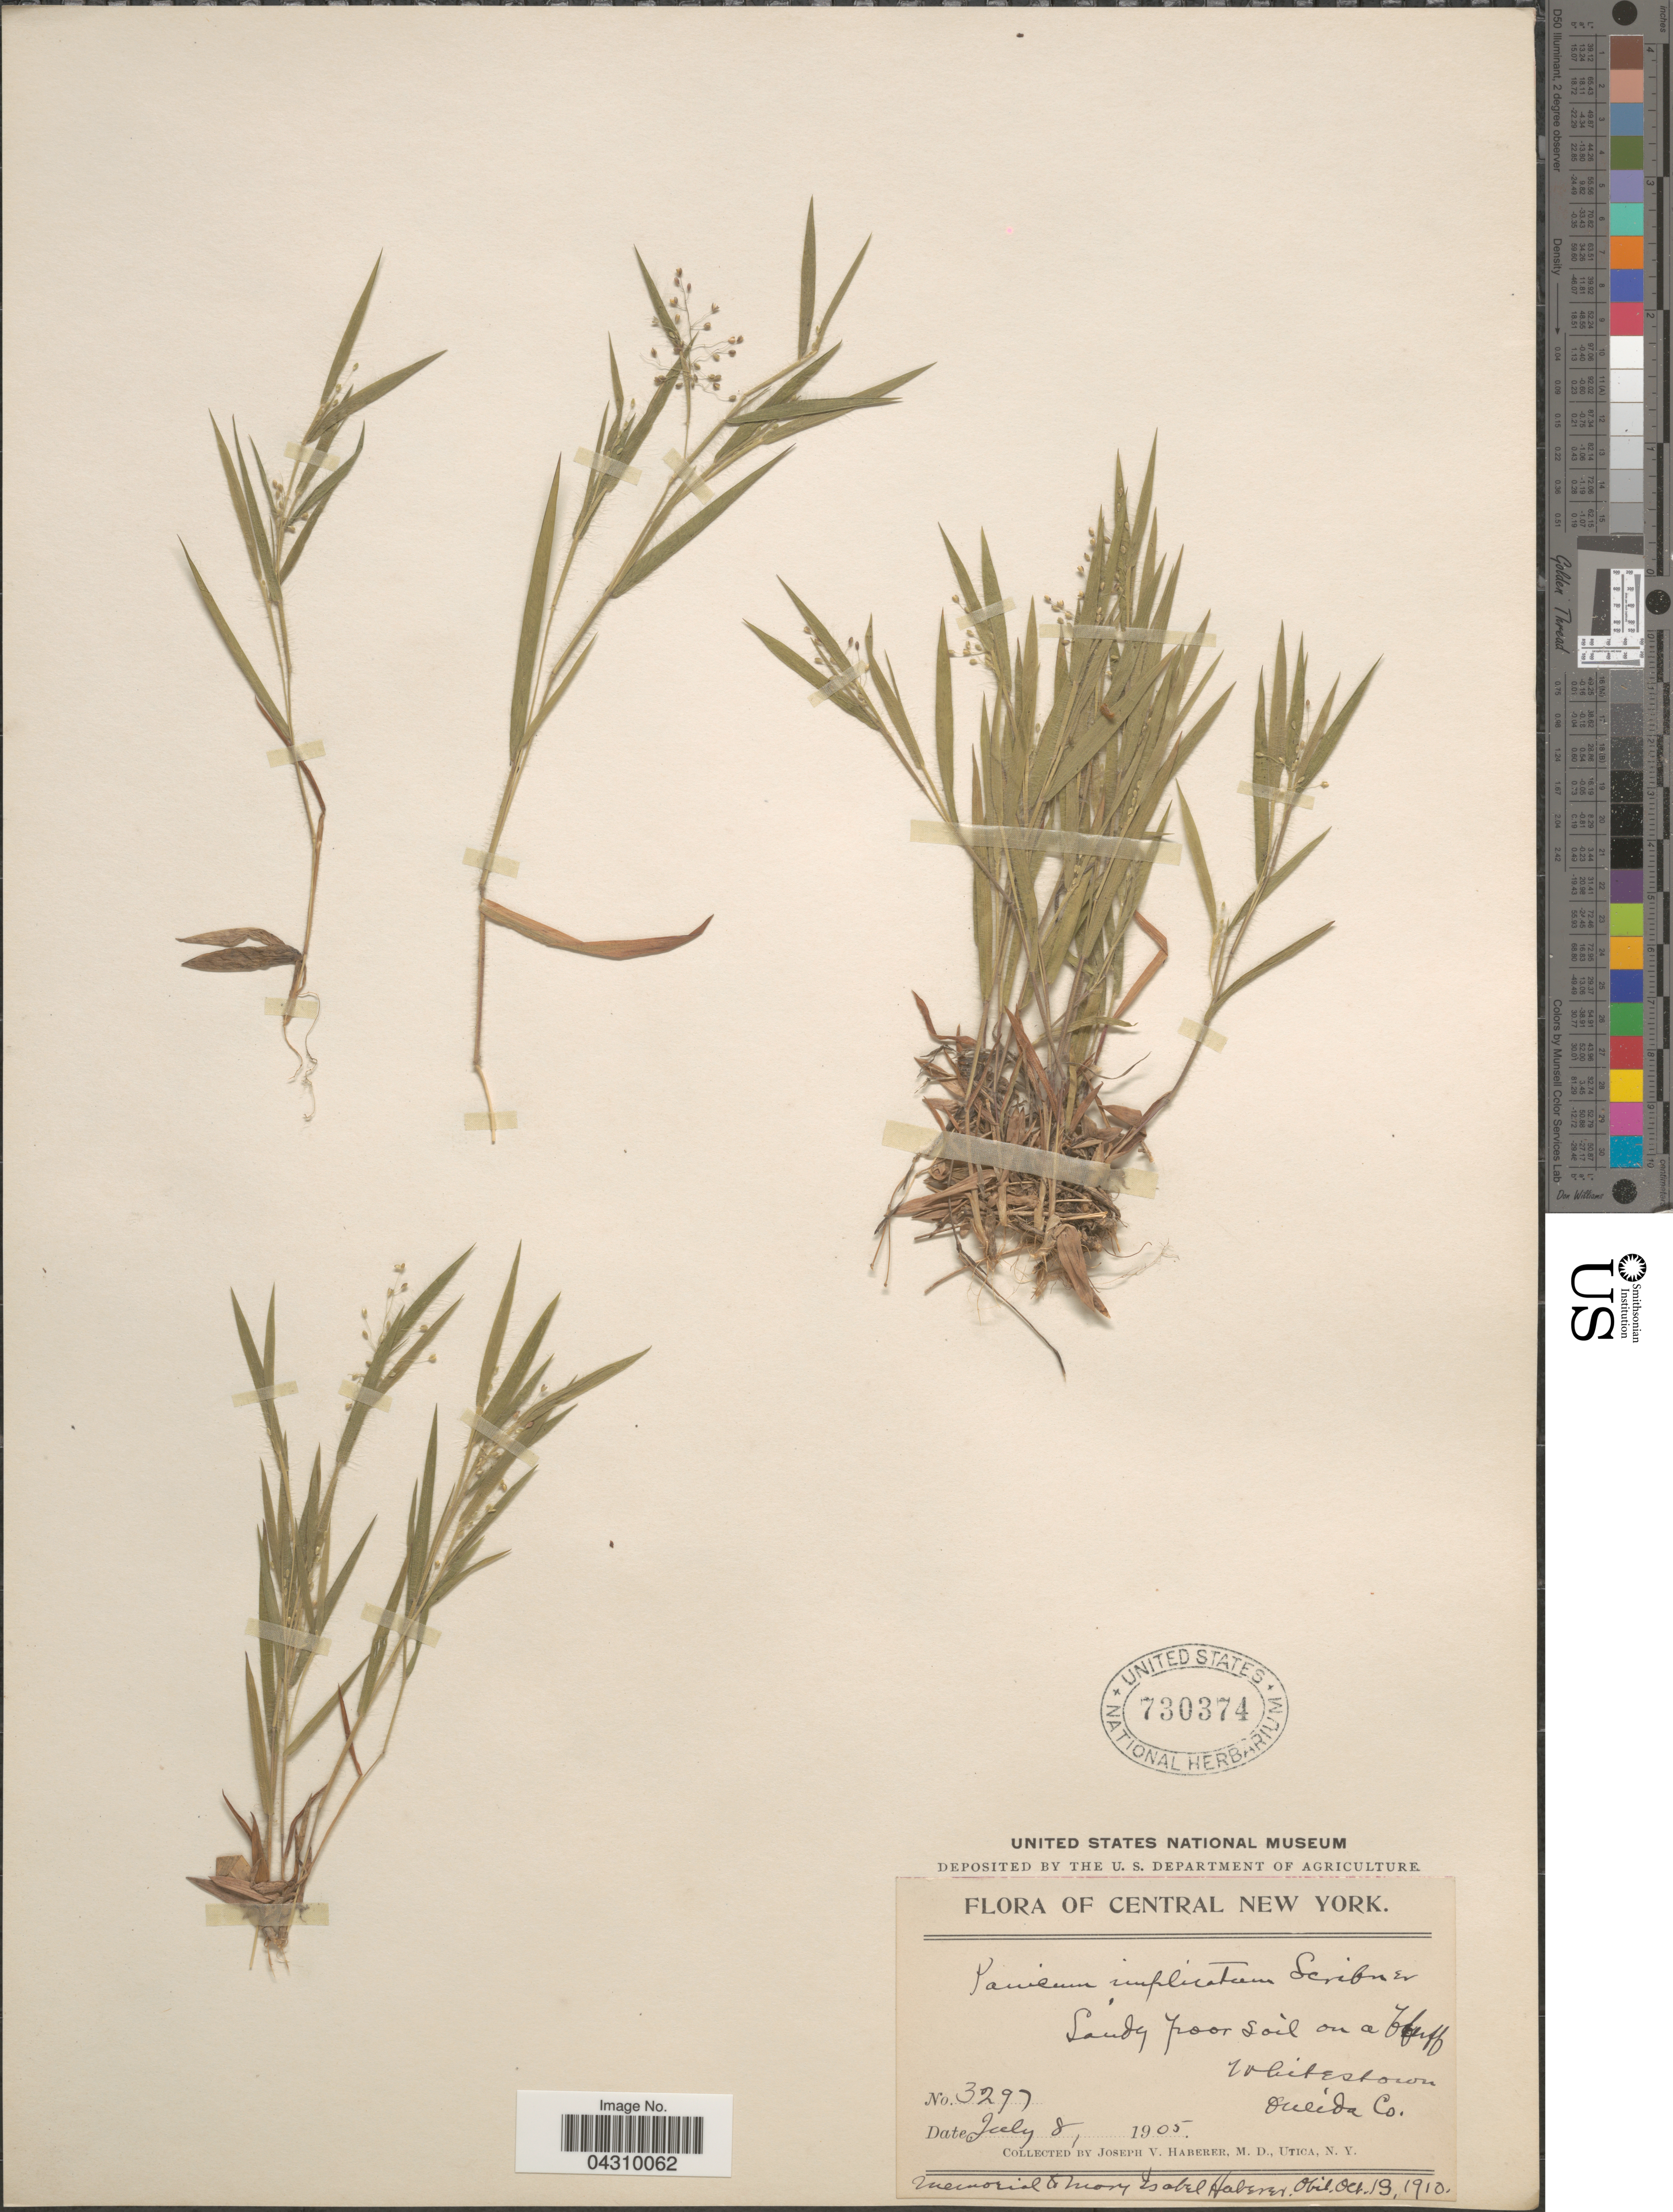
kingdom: Plantae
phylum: Tracheophyta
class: Liliopsida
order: Poales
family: Poaceae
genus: Dichanthelium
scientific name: Dichanthelium acuminatum var. acuminatum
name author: (Sw.) Gould & C.A. Clark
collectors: J. V. Haberer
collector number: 3297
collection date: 1905-07-08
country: United States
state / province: New York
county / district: Oneida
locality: Central New York. Whitestown. Oneida Co.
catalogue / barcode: US 730374